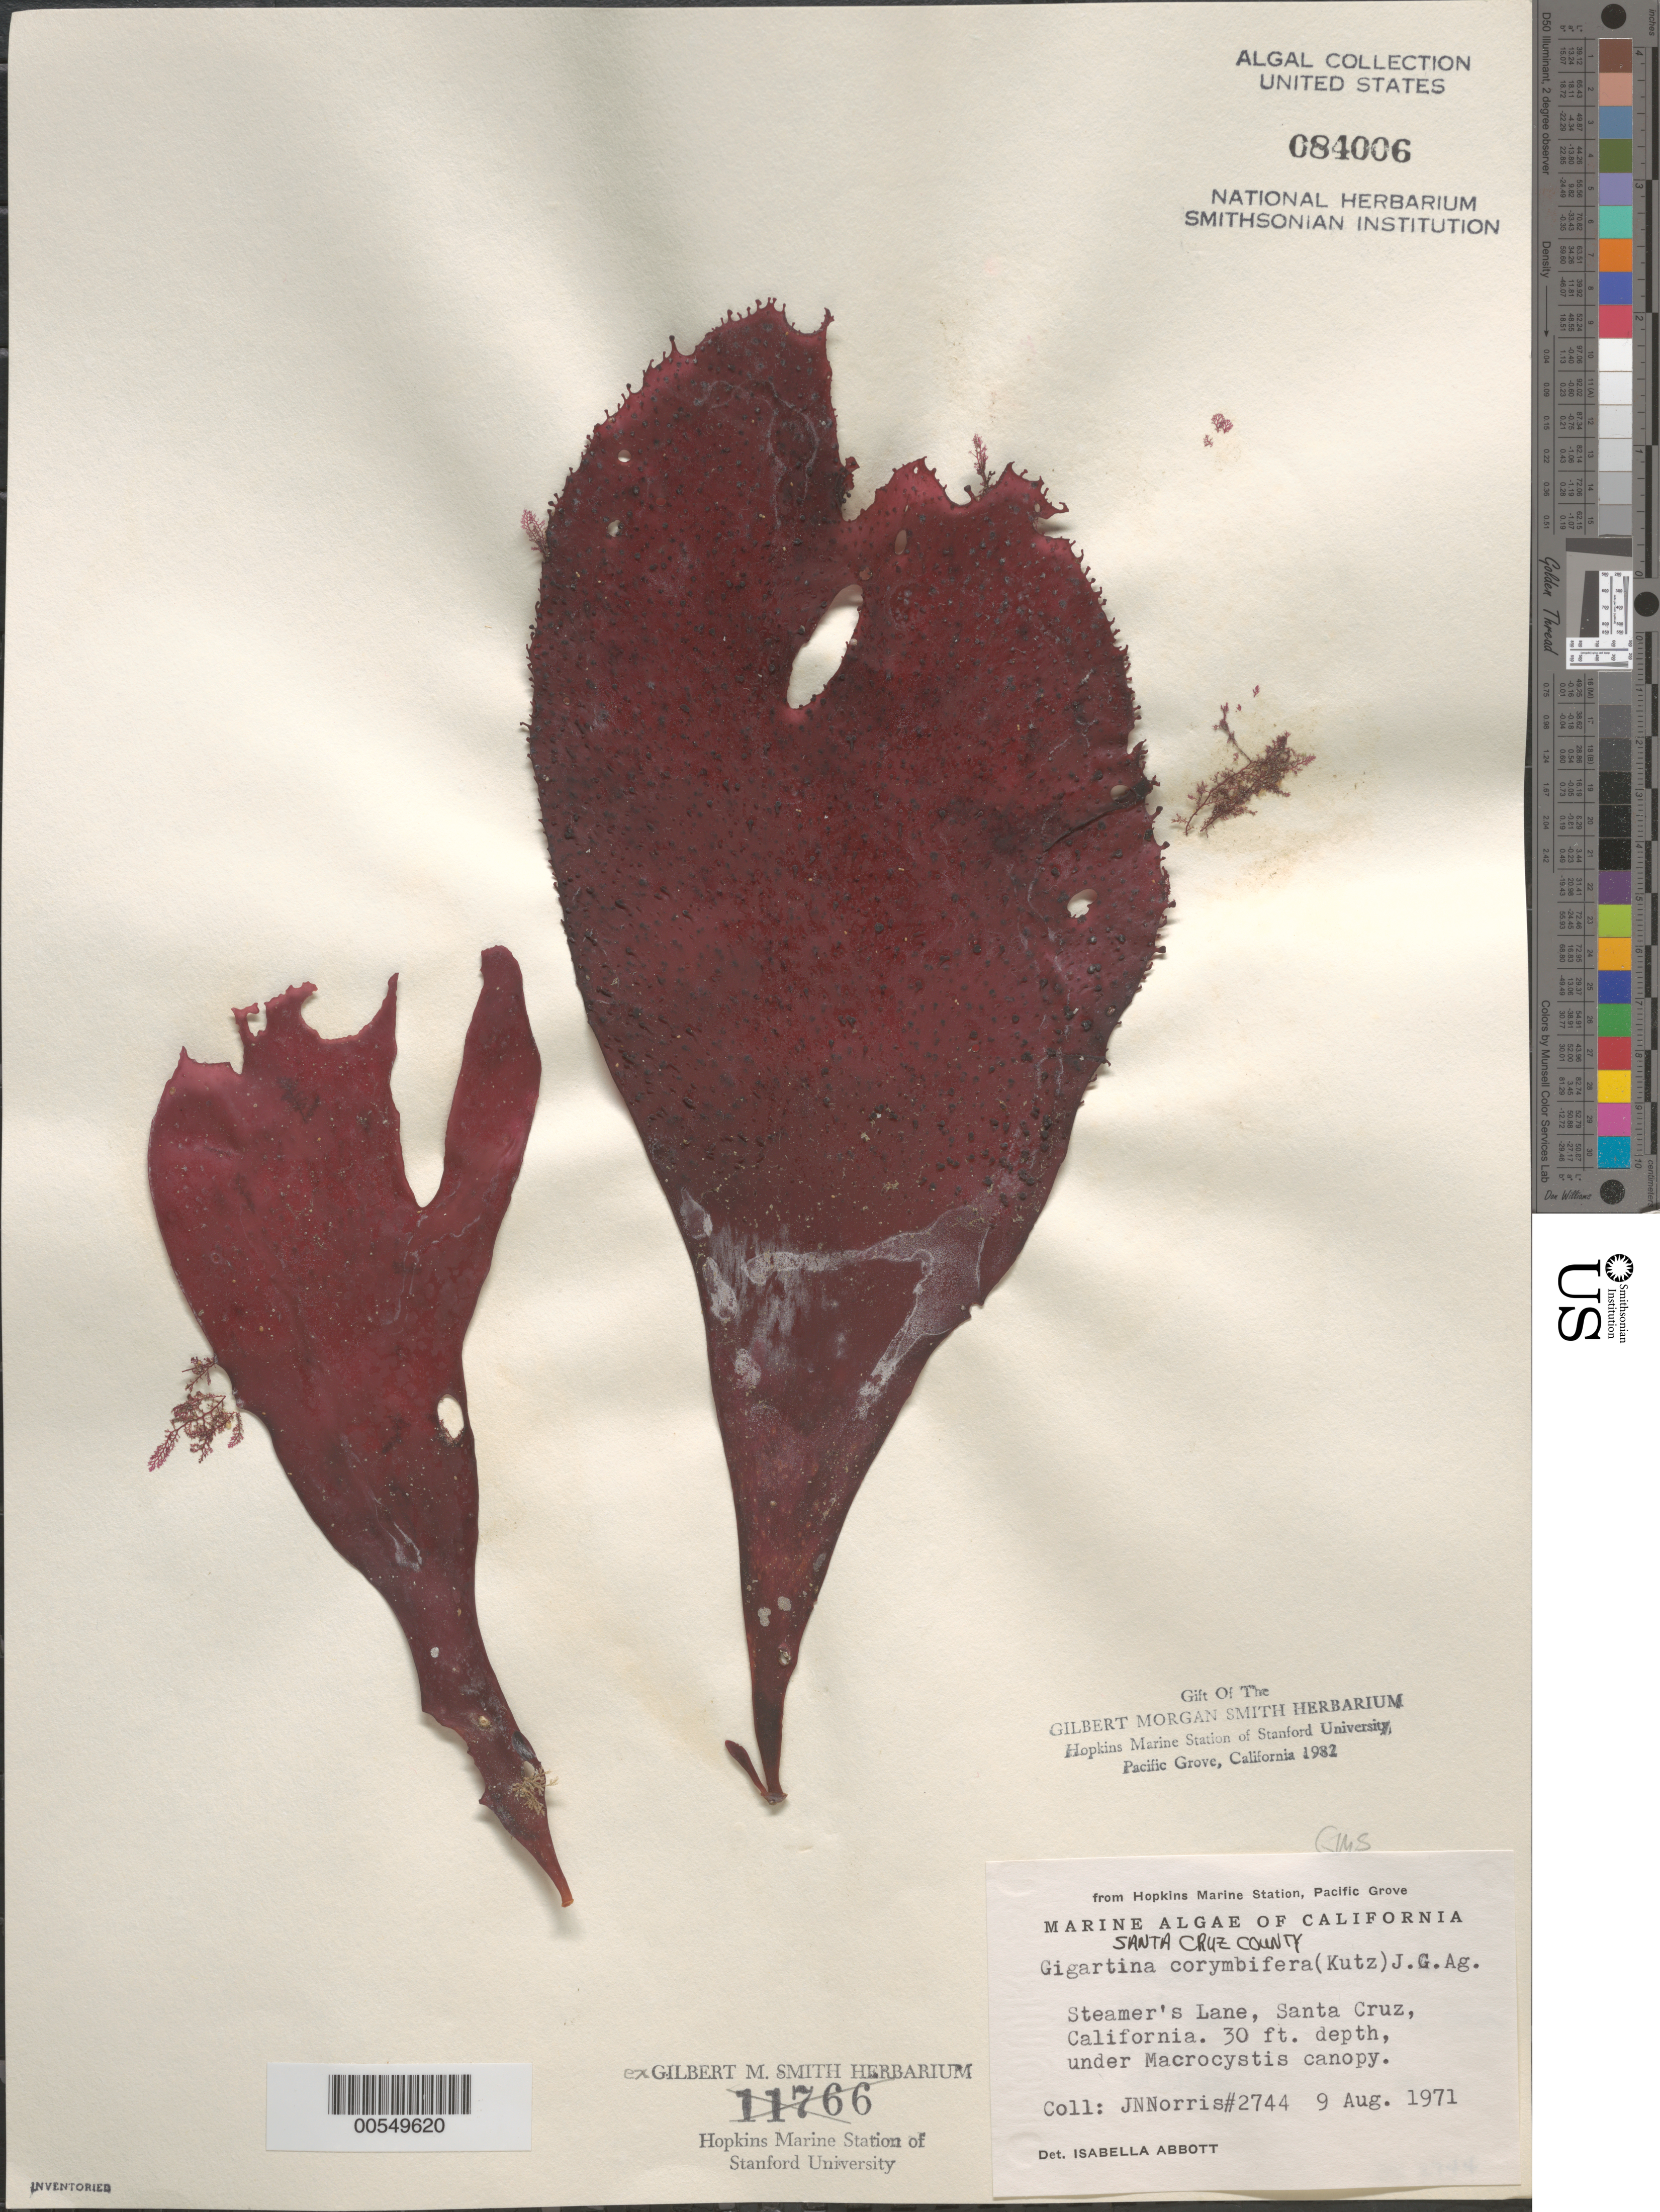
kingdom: Plantae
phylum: Rhodophyta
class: Florideophyceae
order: Gigartinales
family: Gigartinaceae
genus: Gigartina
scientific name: Gigartina corymbifera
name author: (Kütz.) J. Agardh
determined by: Abbott, Isabella A.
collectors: J. N. Norris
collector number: JN-2744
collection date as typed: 09 Aug 1971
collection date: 1971-08-09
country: United States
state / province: California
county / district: Santa Cruz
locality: Steamer's Lane, Santa Cruz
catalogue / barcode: US 84006